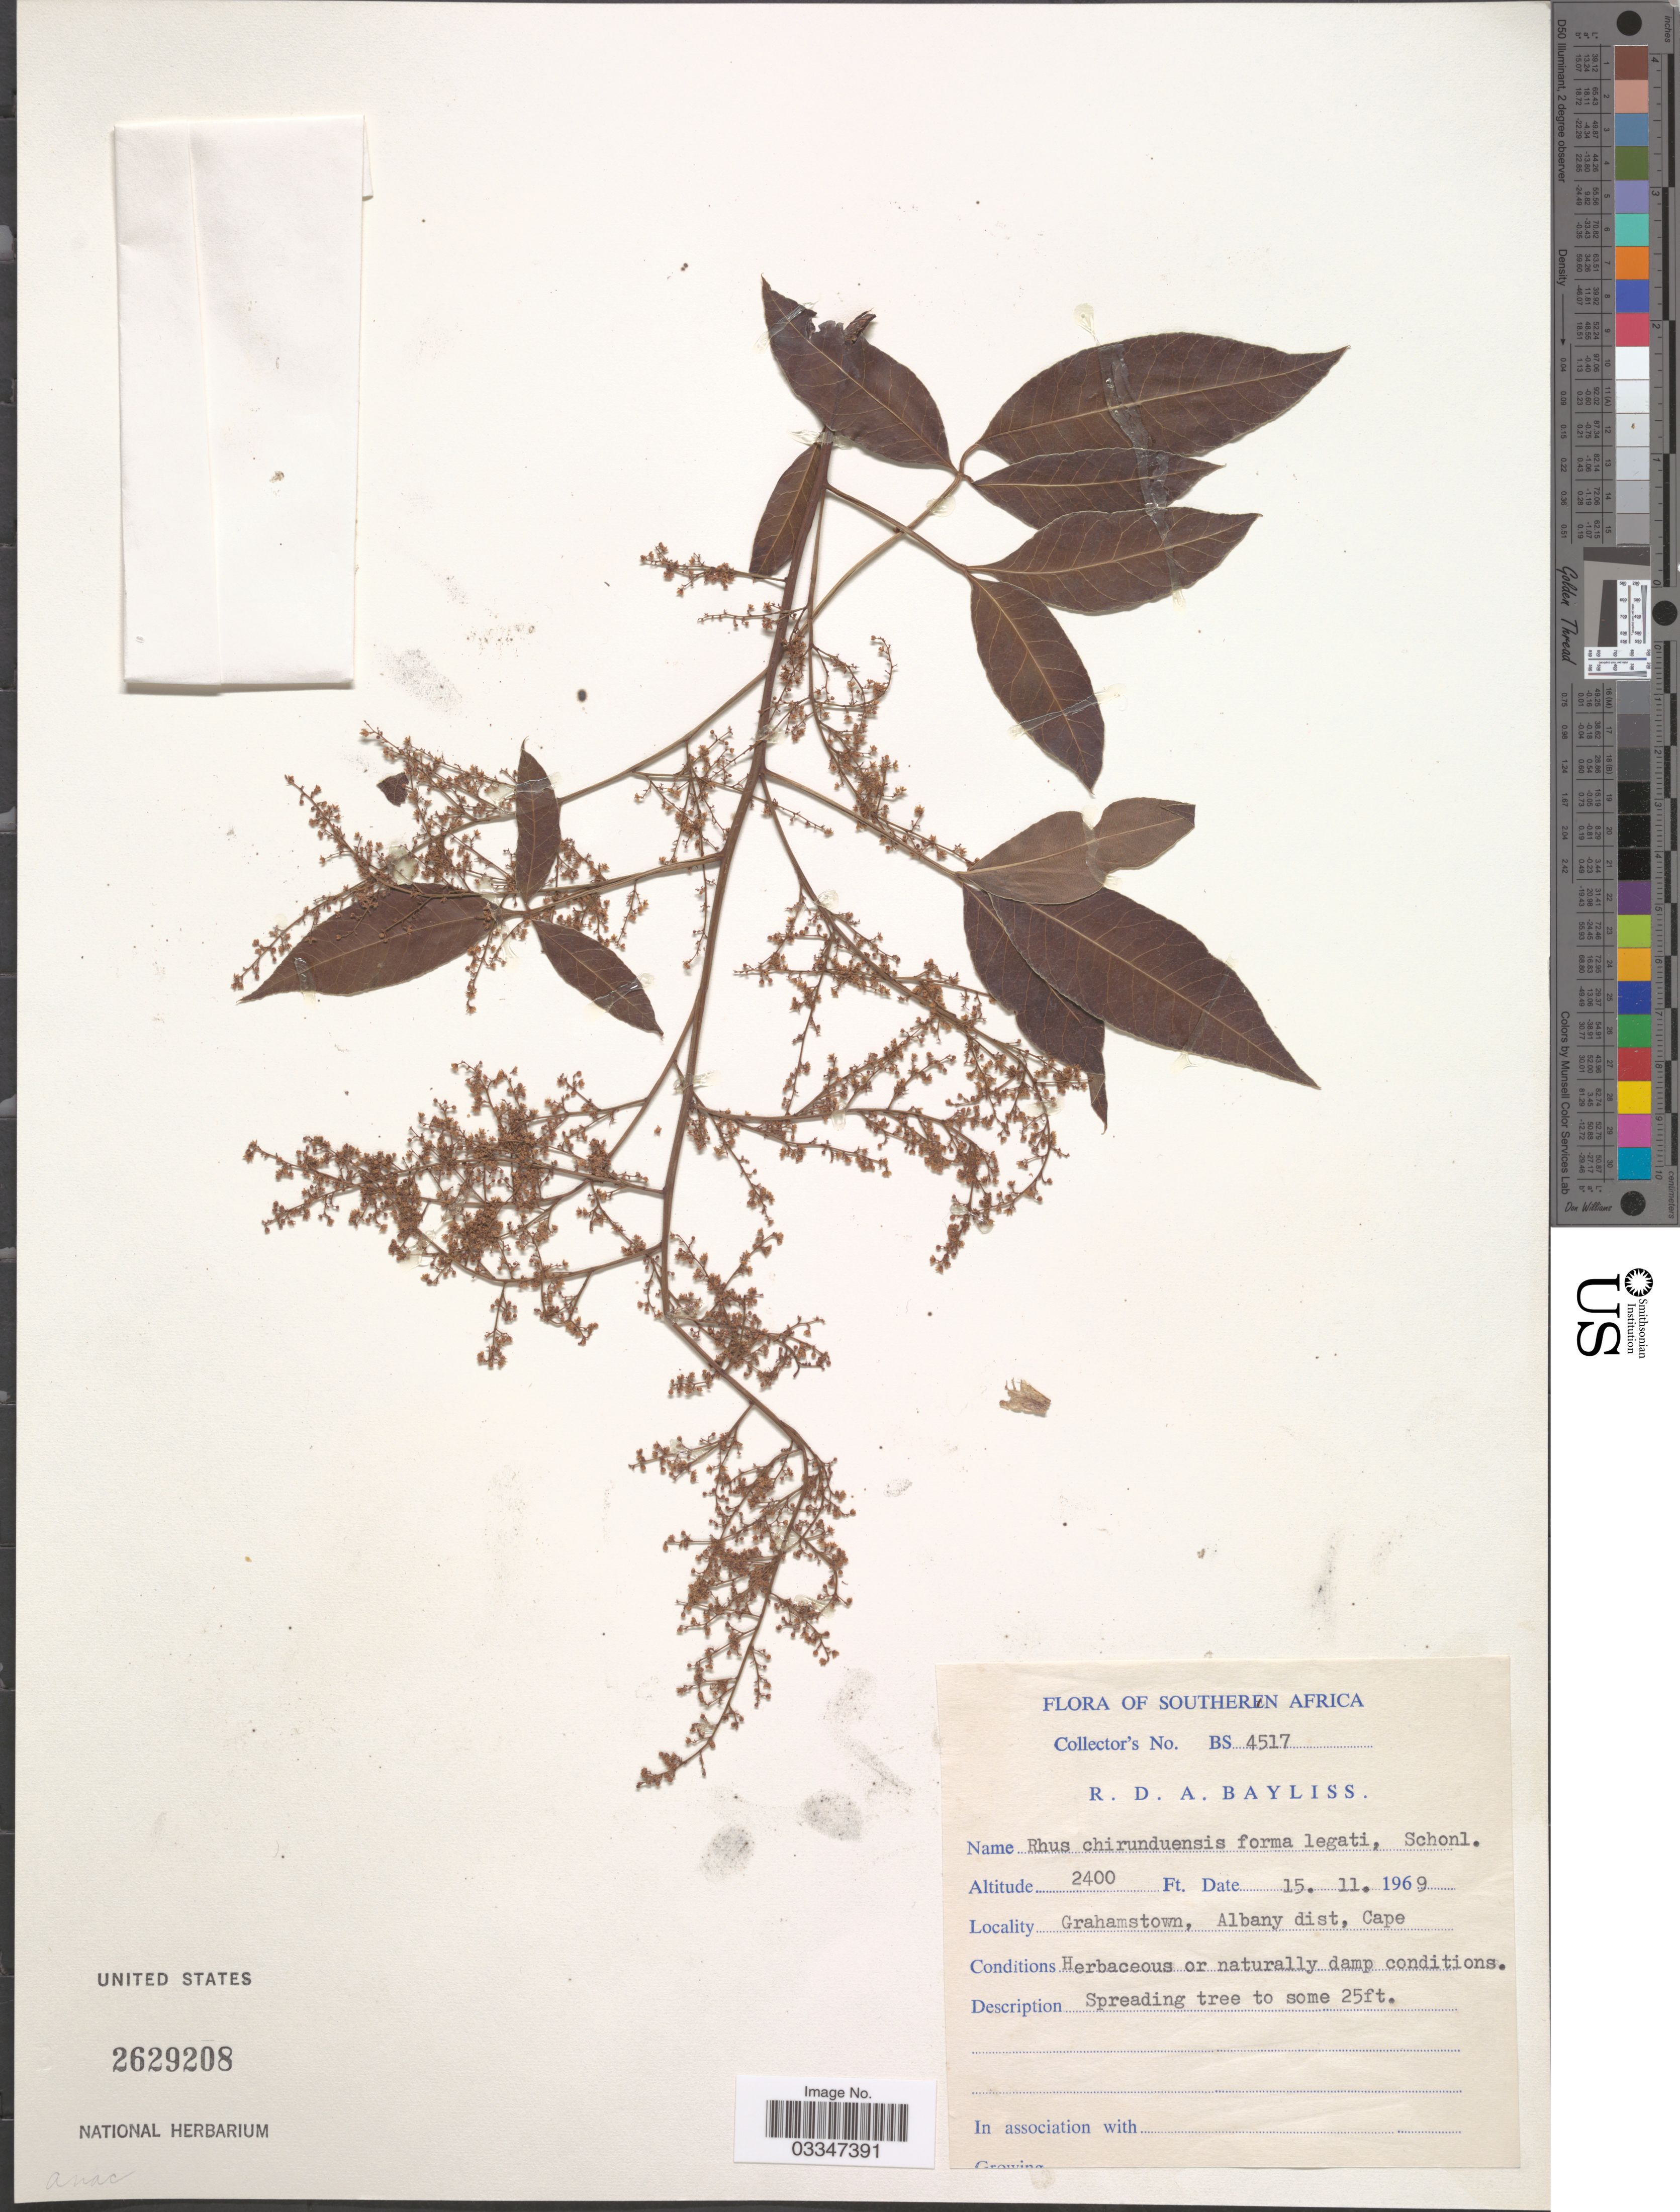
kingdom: Plantae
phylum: Tracheophyta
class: Magnoliopsida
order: Sapindales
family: Anacardiaceae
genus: Rhus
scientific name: Rhus chirindensis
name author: Baker f.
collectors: R. Bayliss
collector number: BS 4517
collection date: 1969-11-15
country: South Africa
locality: Southern Africa. Grahamstown, Albany dist, Cape.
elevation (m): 732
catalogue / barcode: US 2629208